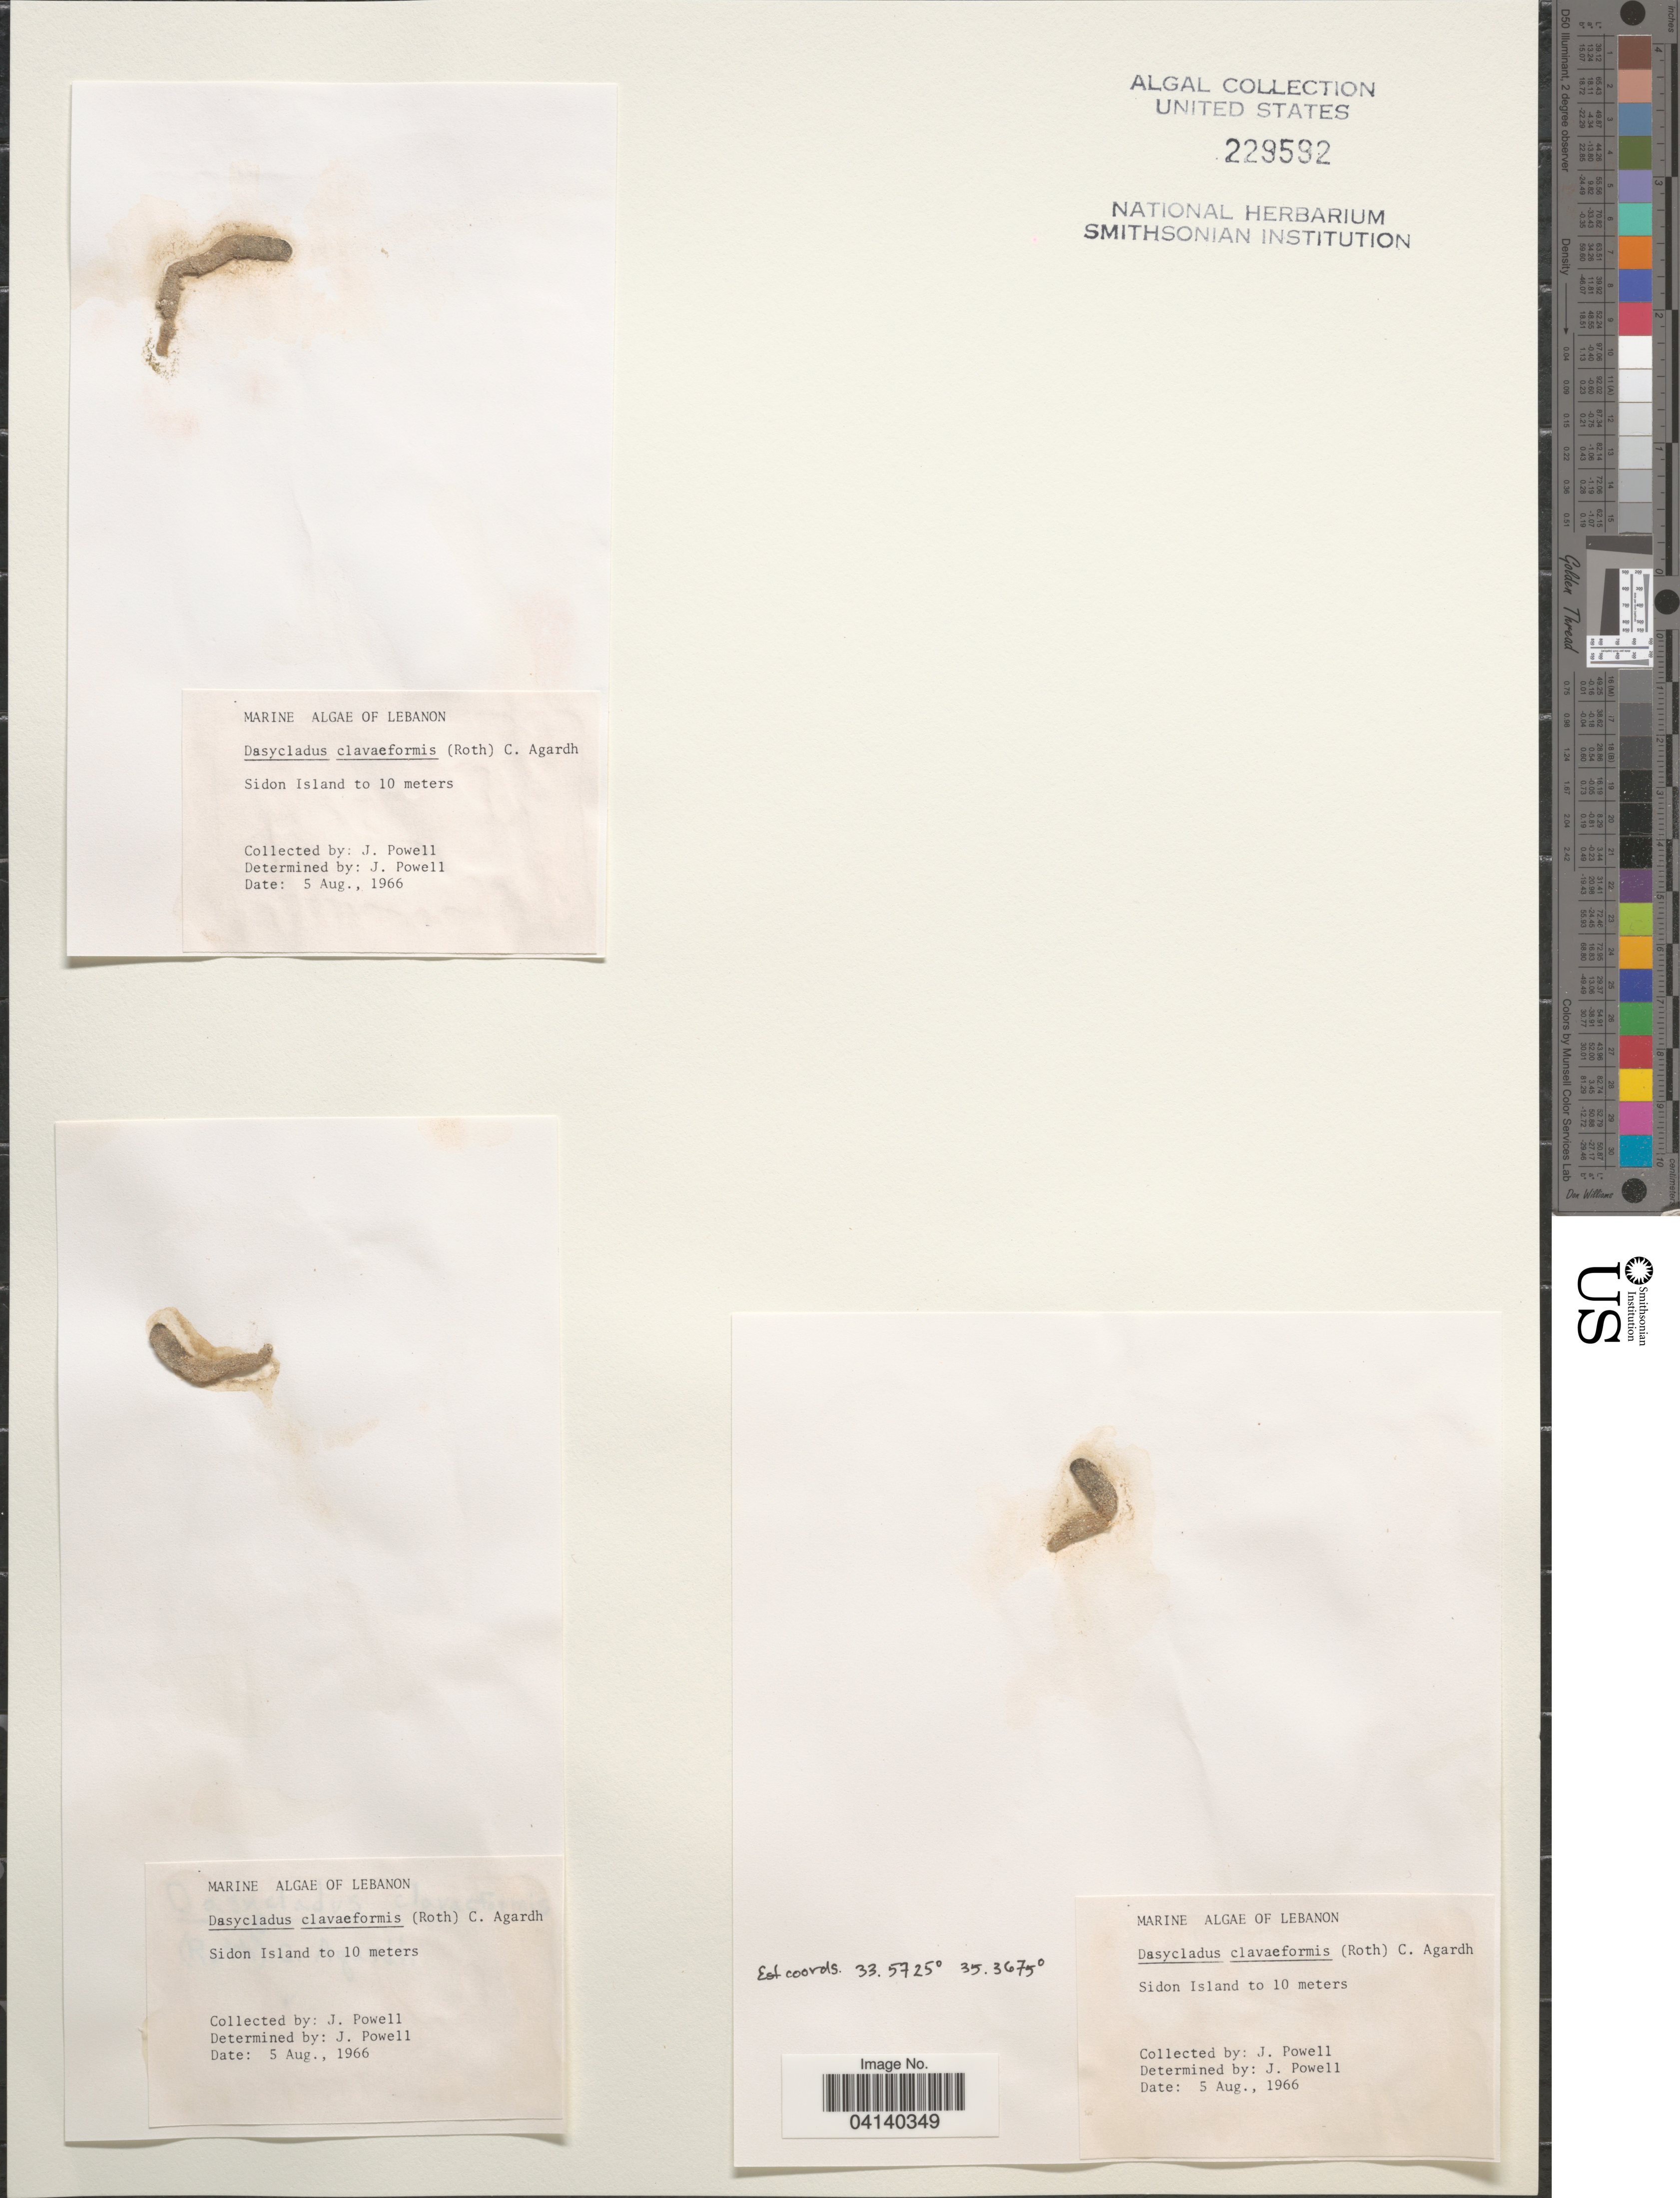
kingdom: Plantae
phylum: Chlorophyta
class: Ulvophyceae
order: Dasycladales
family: Dasycladaceae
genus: Dasycladus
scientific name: Dasycladus clavaeformis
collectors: J. Powell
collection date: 1966-08-05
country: Lebanon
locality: Sidon Island.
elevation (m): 10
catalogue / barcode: US 229592